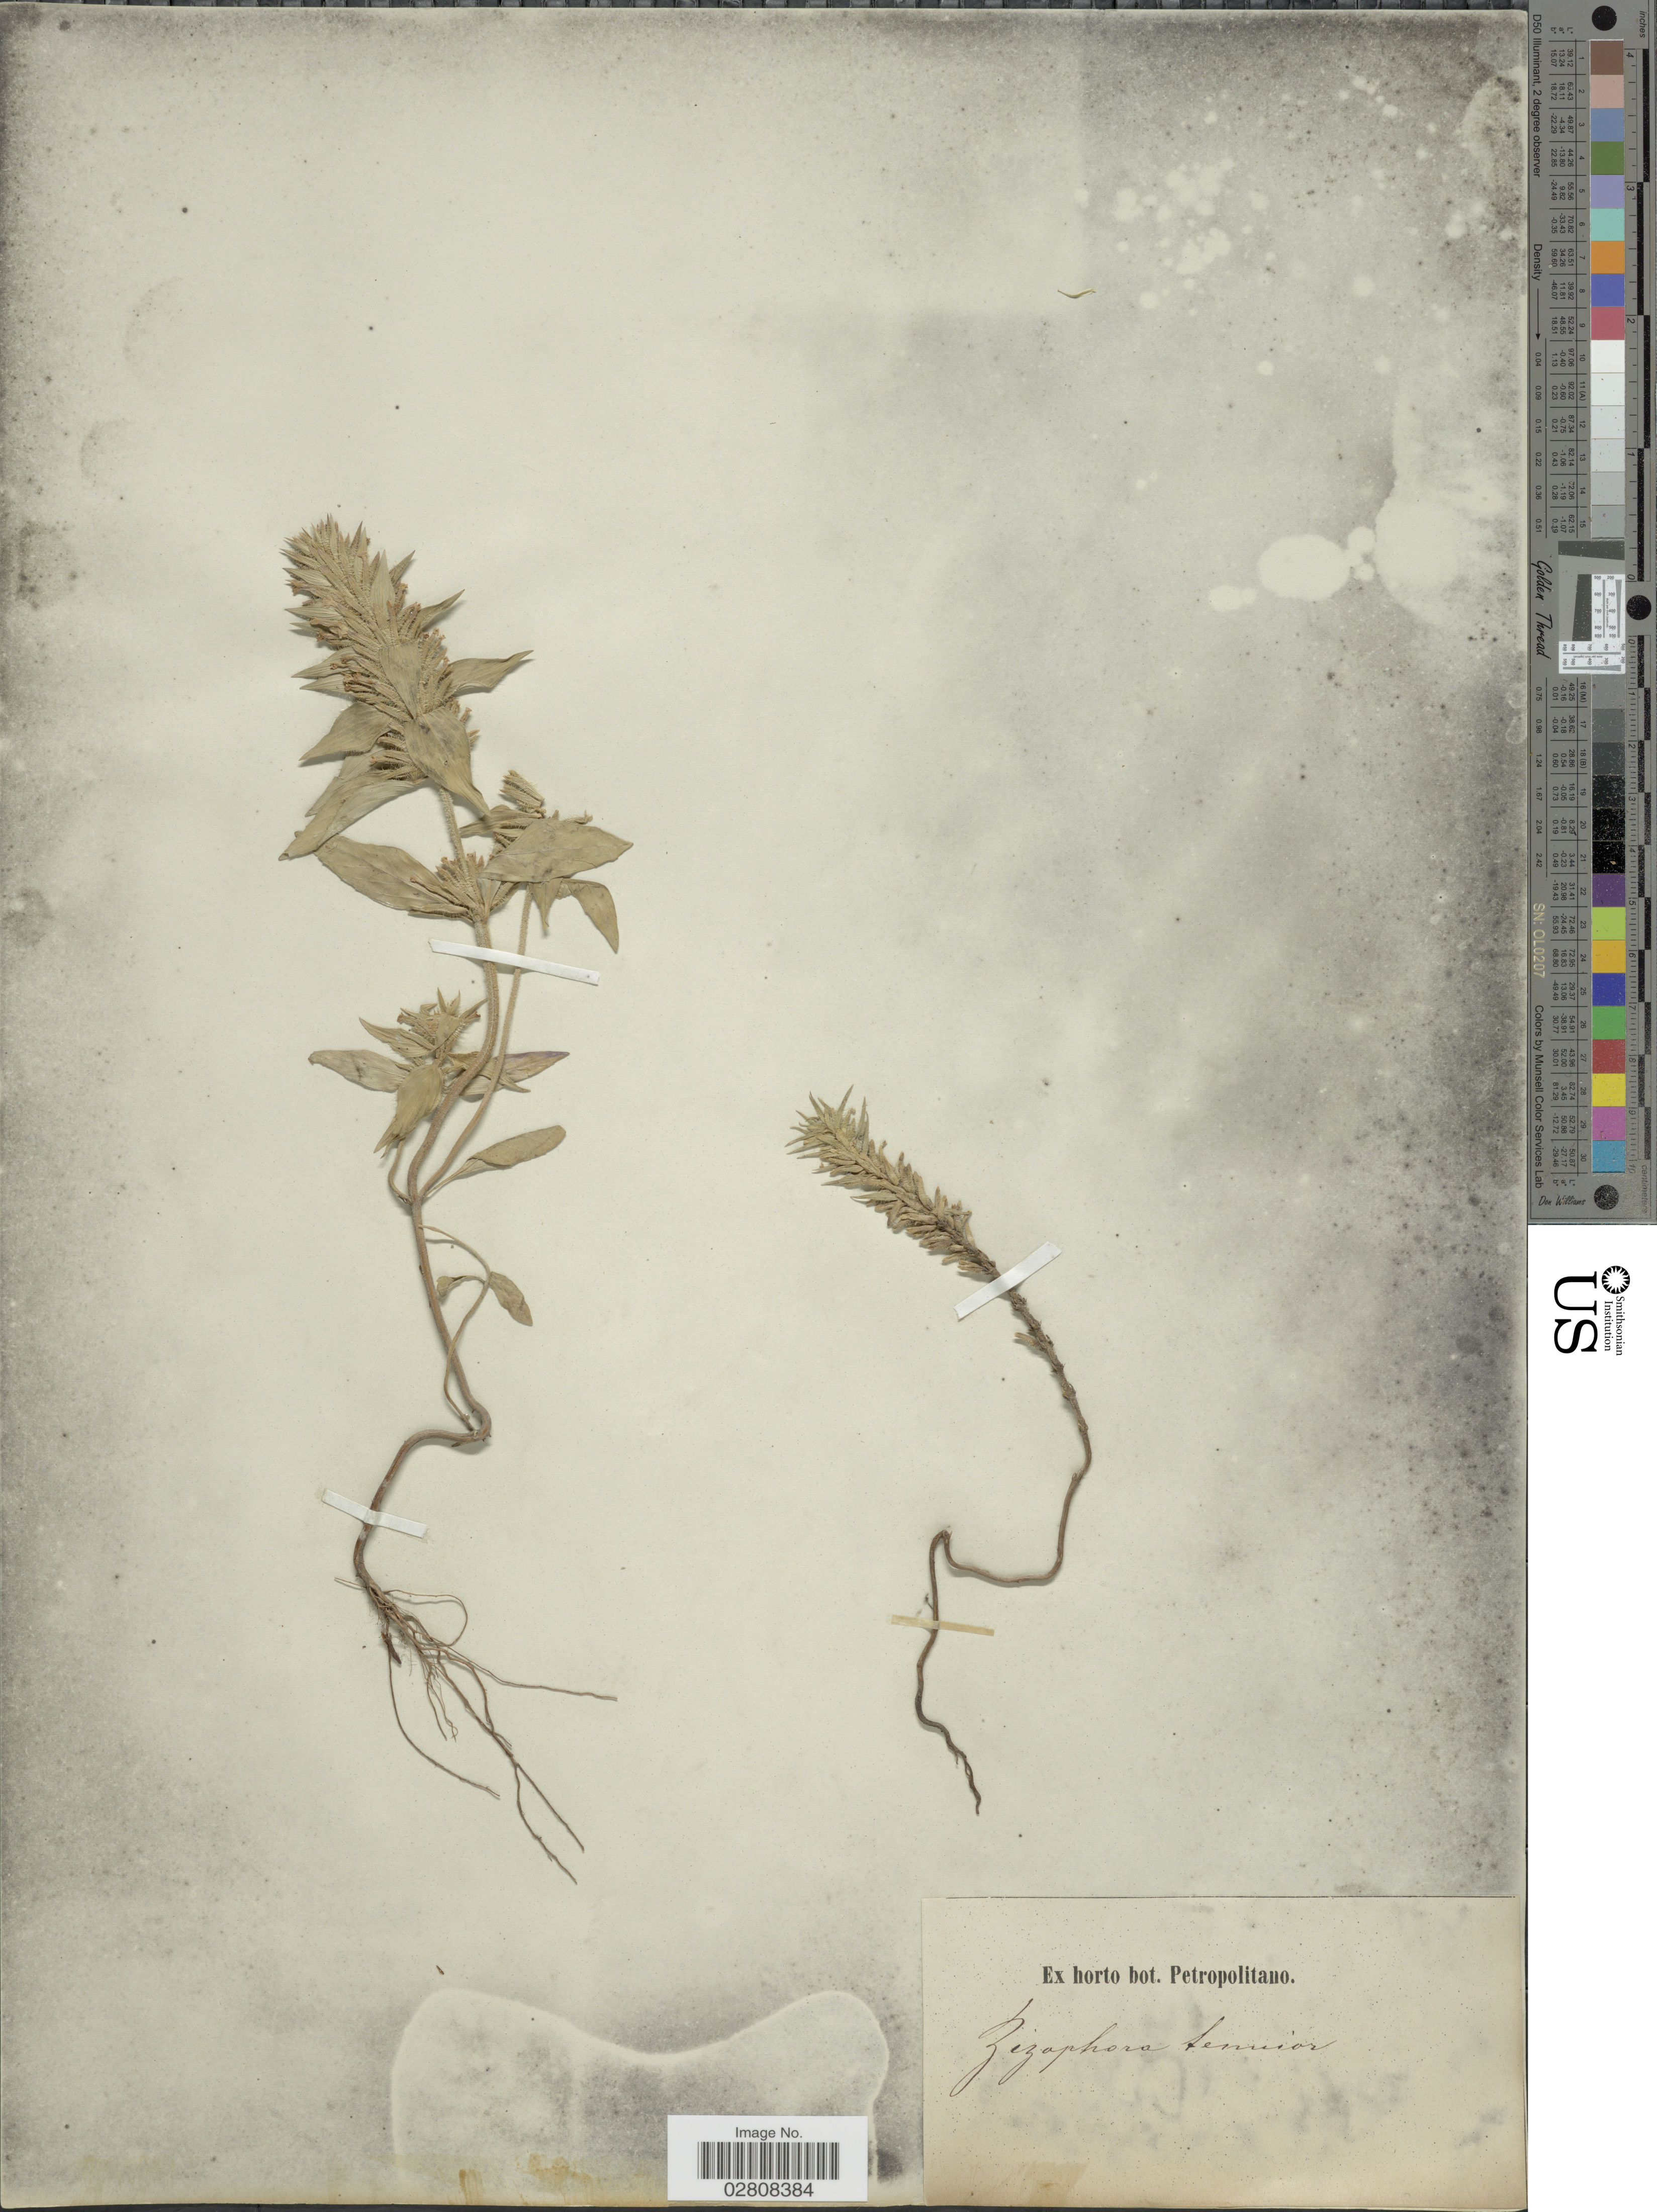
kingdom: Plantae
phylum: Tracheophyta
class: Magnoliopsida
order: Lamiales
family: Lamiaceae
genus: Ziziphora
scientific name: Ziziphora tenuior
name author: L.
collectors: ex Horto Bot. Petropolitano